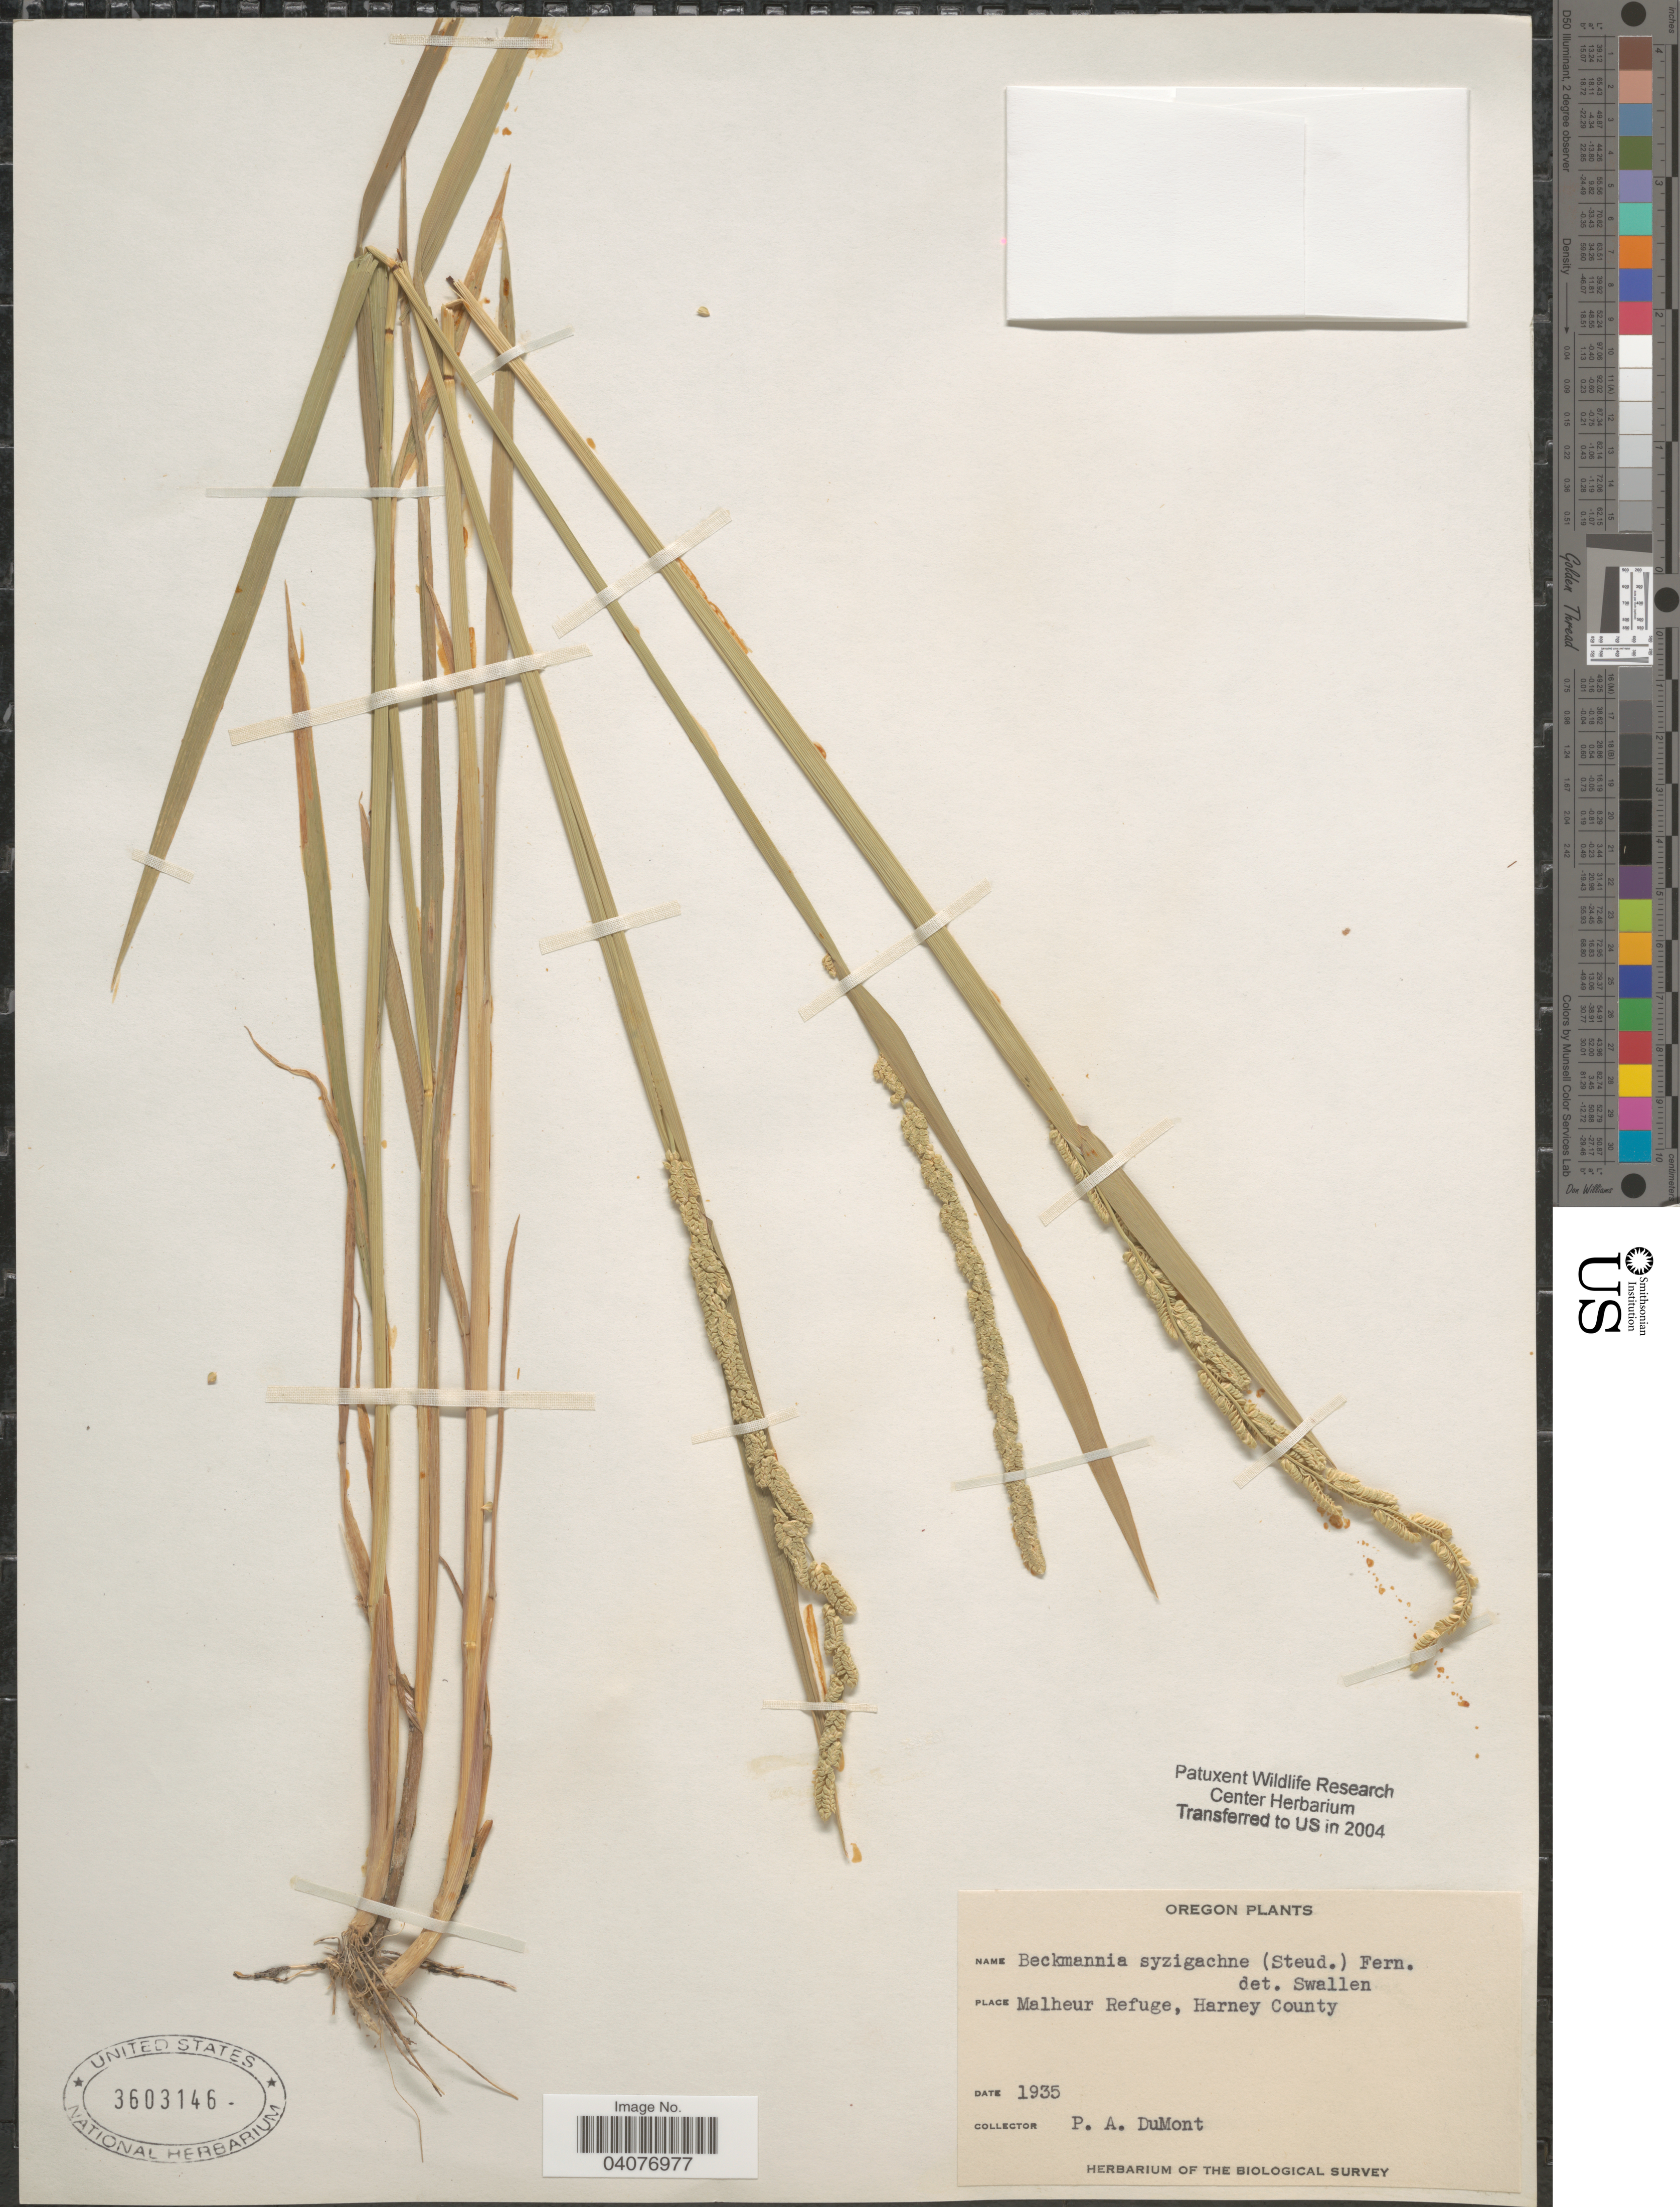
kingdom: Plantae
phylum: Tracheophyta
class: Liliopsida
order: Poales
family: Poaceae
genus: Beckmannia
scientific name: Beckmannia syzigachne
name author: (Steud.) Fernald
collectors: P. Dumont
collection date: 1935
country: United States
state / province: Oregon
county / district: Harney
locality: Malheur Refuge, Harney County. Herbarium of The Biological Survey.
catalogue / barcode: US 3603146